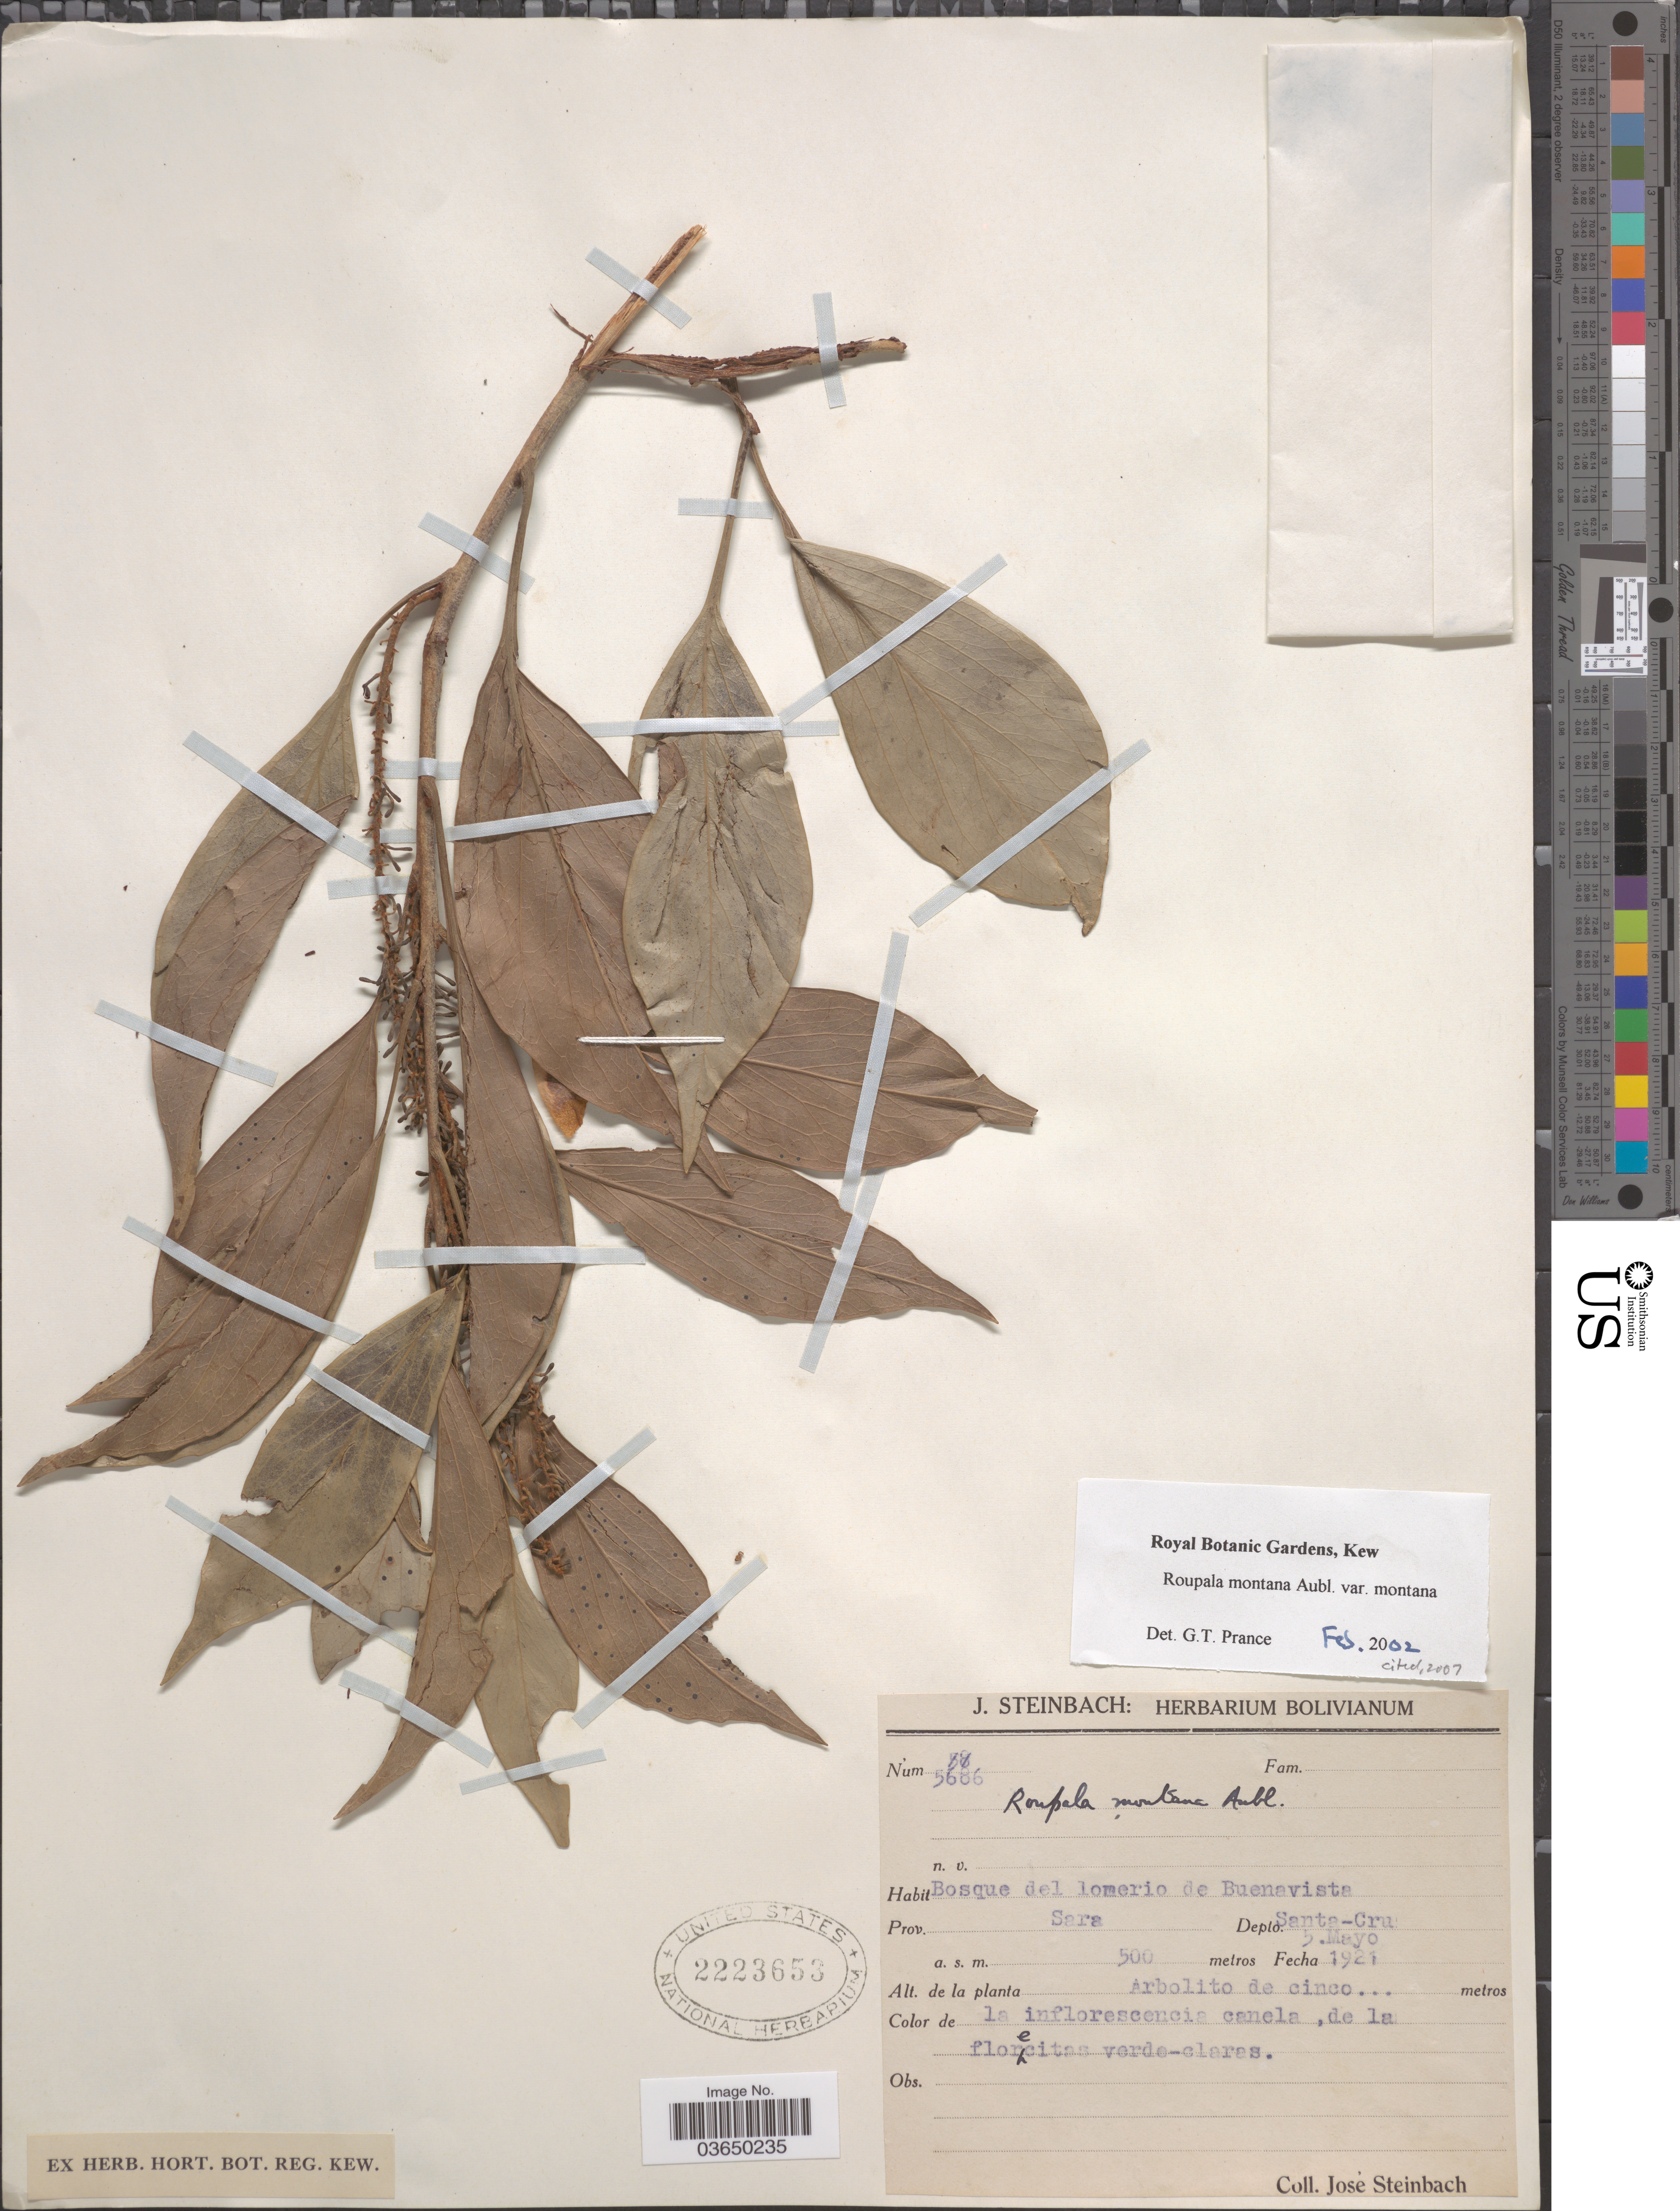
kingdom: Plantae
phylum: Tracheophyta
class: Magnoliopsida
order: Proteales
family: Proteaceae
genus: Roupala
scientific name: Roupala montana var. montana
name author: Aubl.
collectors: J. Steinbach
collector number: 5686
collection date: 1921-05-05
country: Bolivia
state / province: Santa Cruz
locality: Bosque del lomerio de Buenavista. Prov. Sara. Depto. Santa-Cruz.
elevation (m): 500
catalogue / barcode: US 2223653